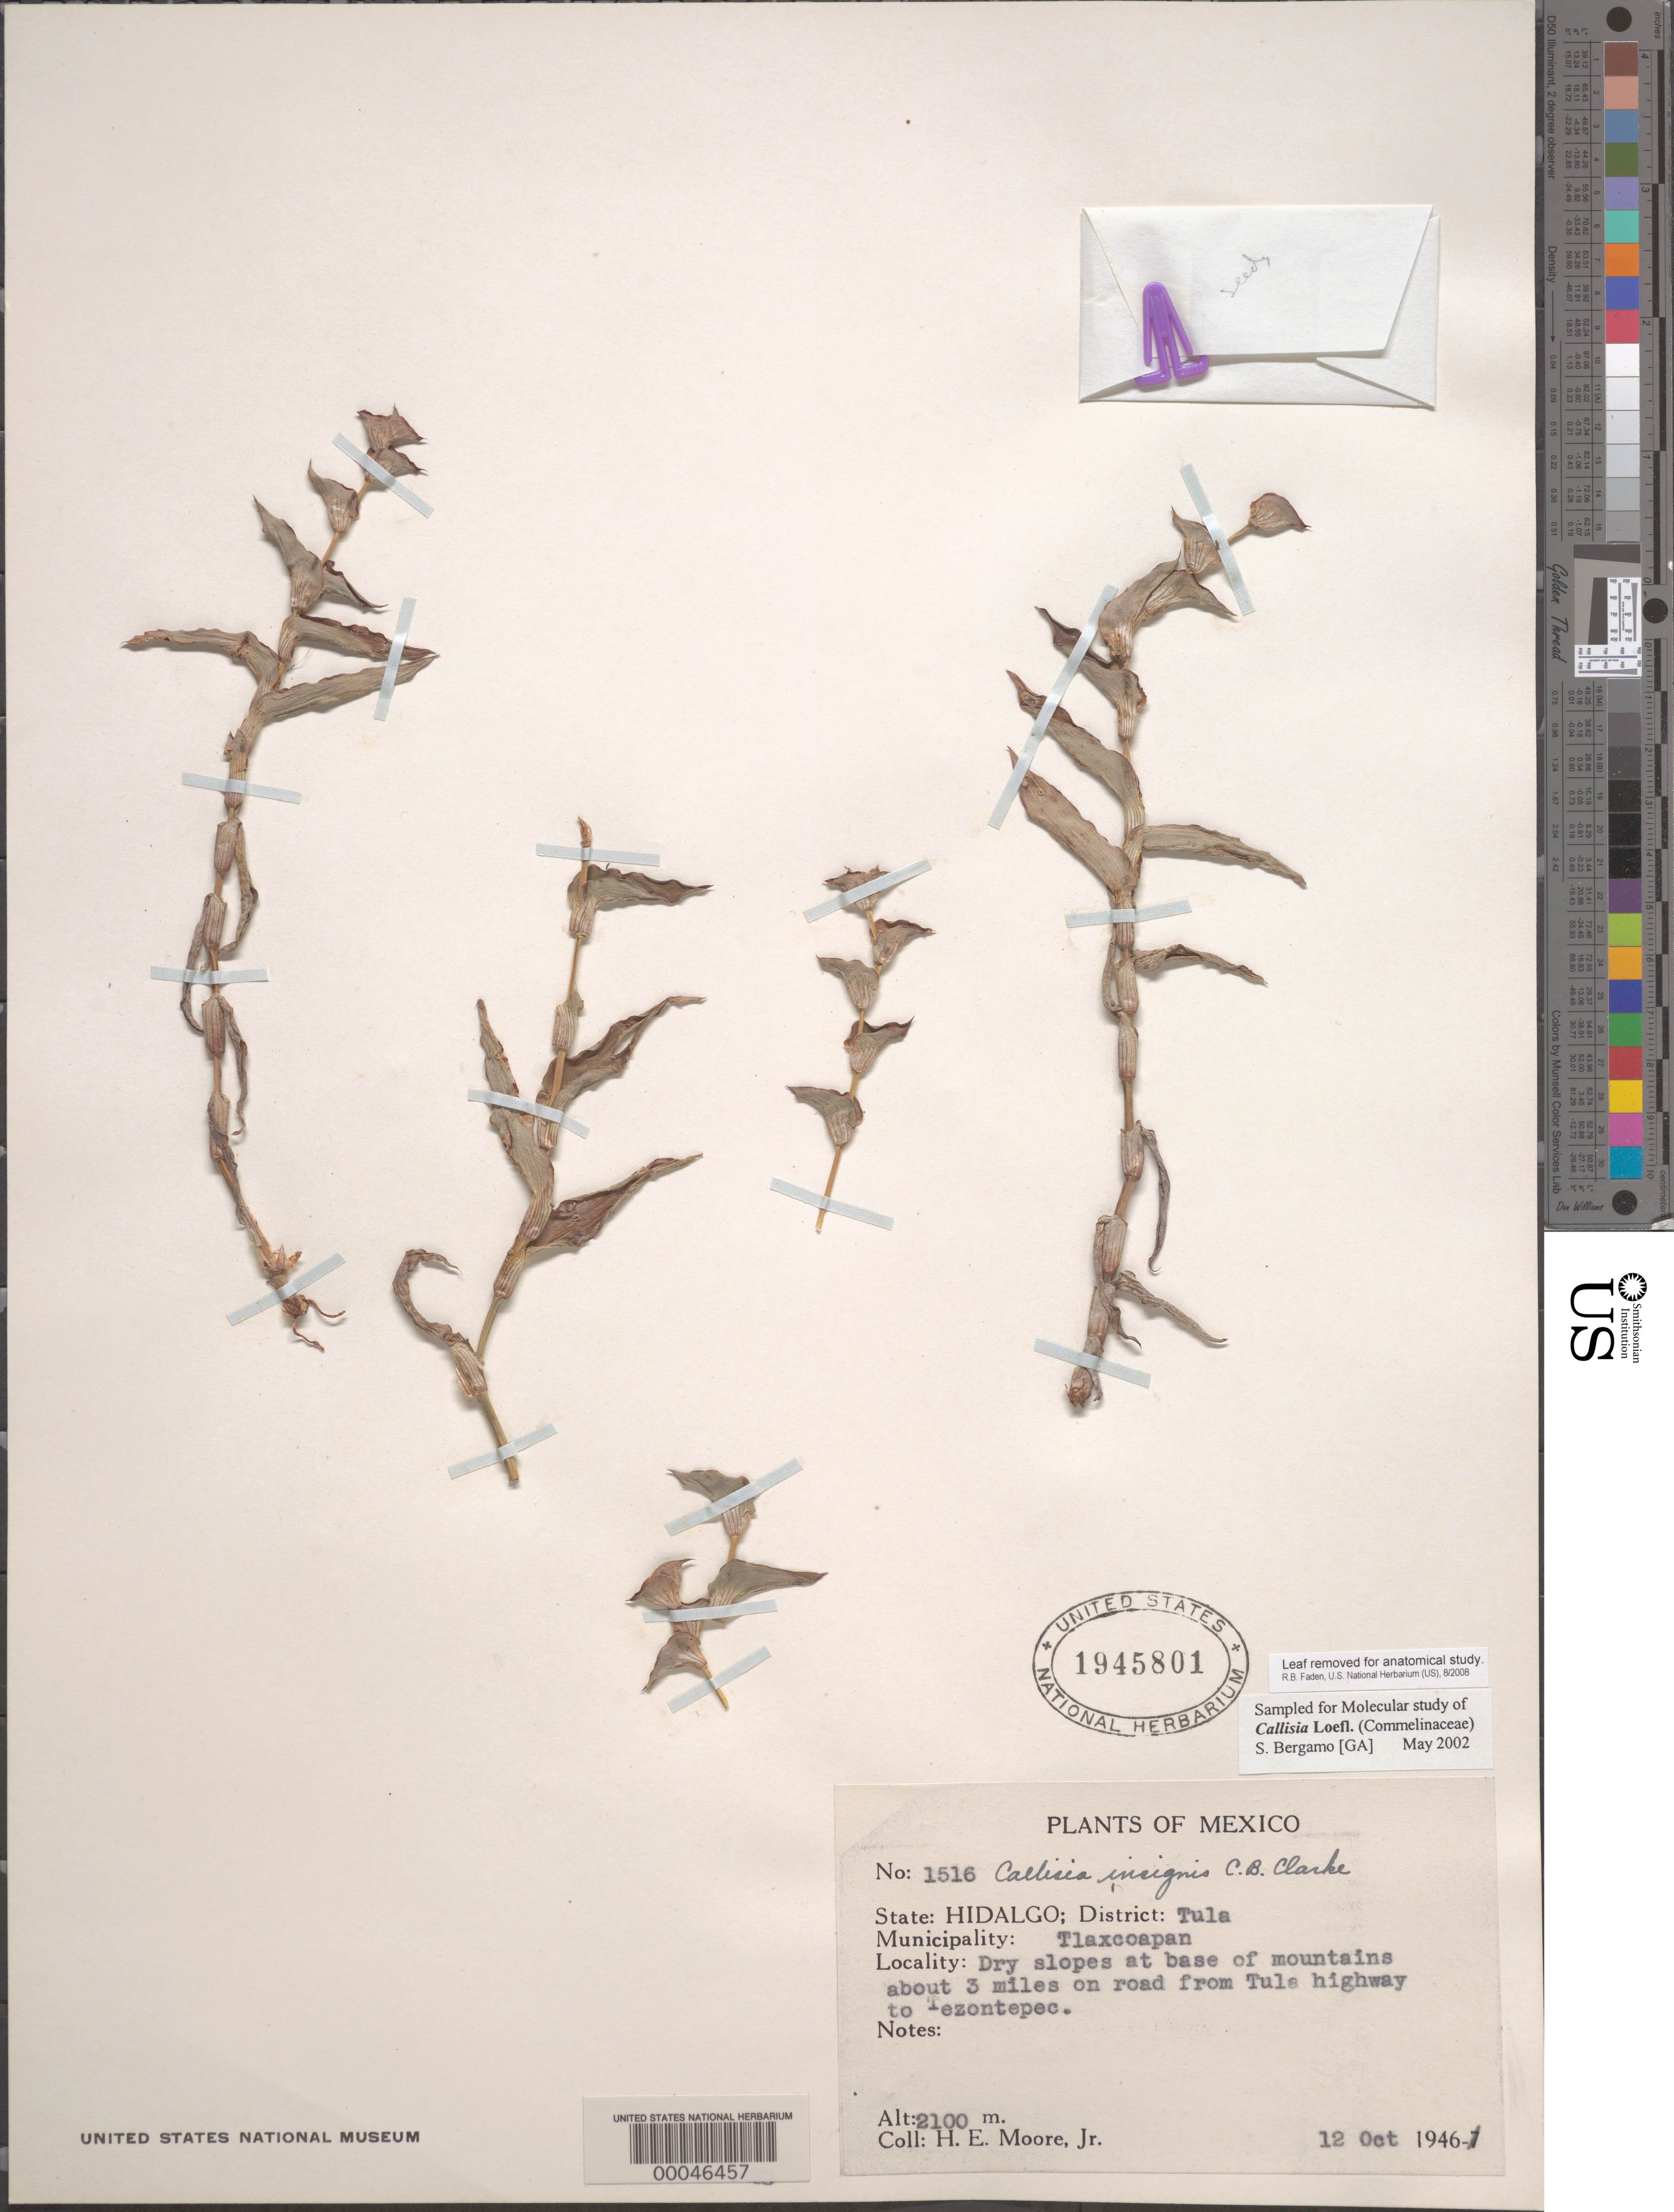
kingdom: Plantae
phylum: Tracheophyta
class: Liliopsida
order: Commelinales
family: Commelinaceae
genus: Callisia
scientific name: Callisia insignis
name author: C.B. Clarke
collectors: H. E. Moore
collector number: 1516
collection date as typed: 12 Oct 1946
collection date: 1946-10-12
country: Mexico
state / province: Hidalgo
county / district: Tula de Allende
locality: Tula Mun. (?), Tlaxcoapan, towards Tezontepec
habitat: Dry slopes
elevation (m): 2100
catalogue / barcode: US 1945801